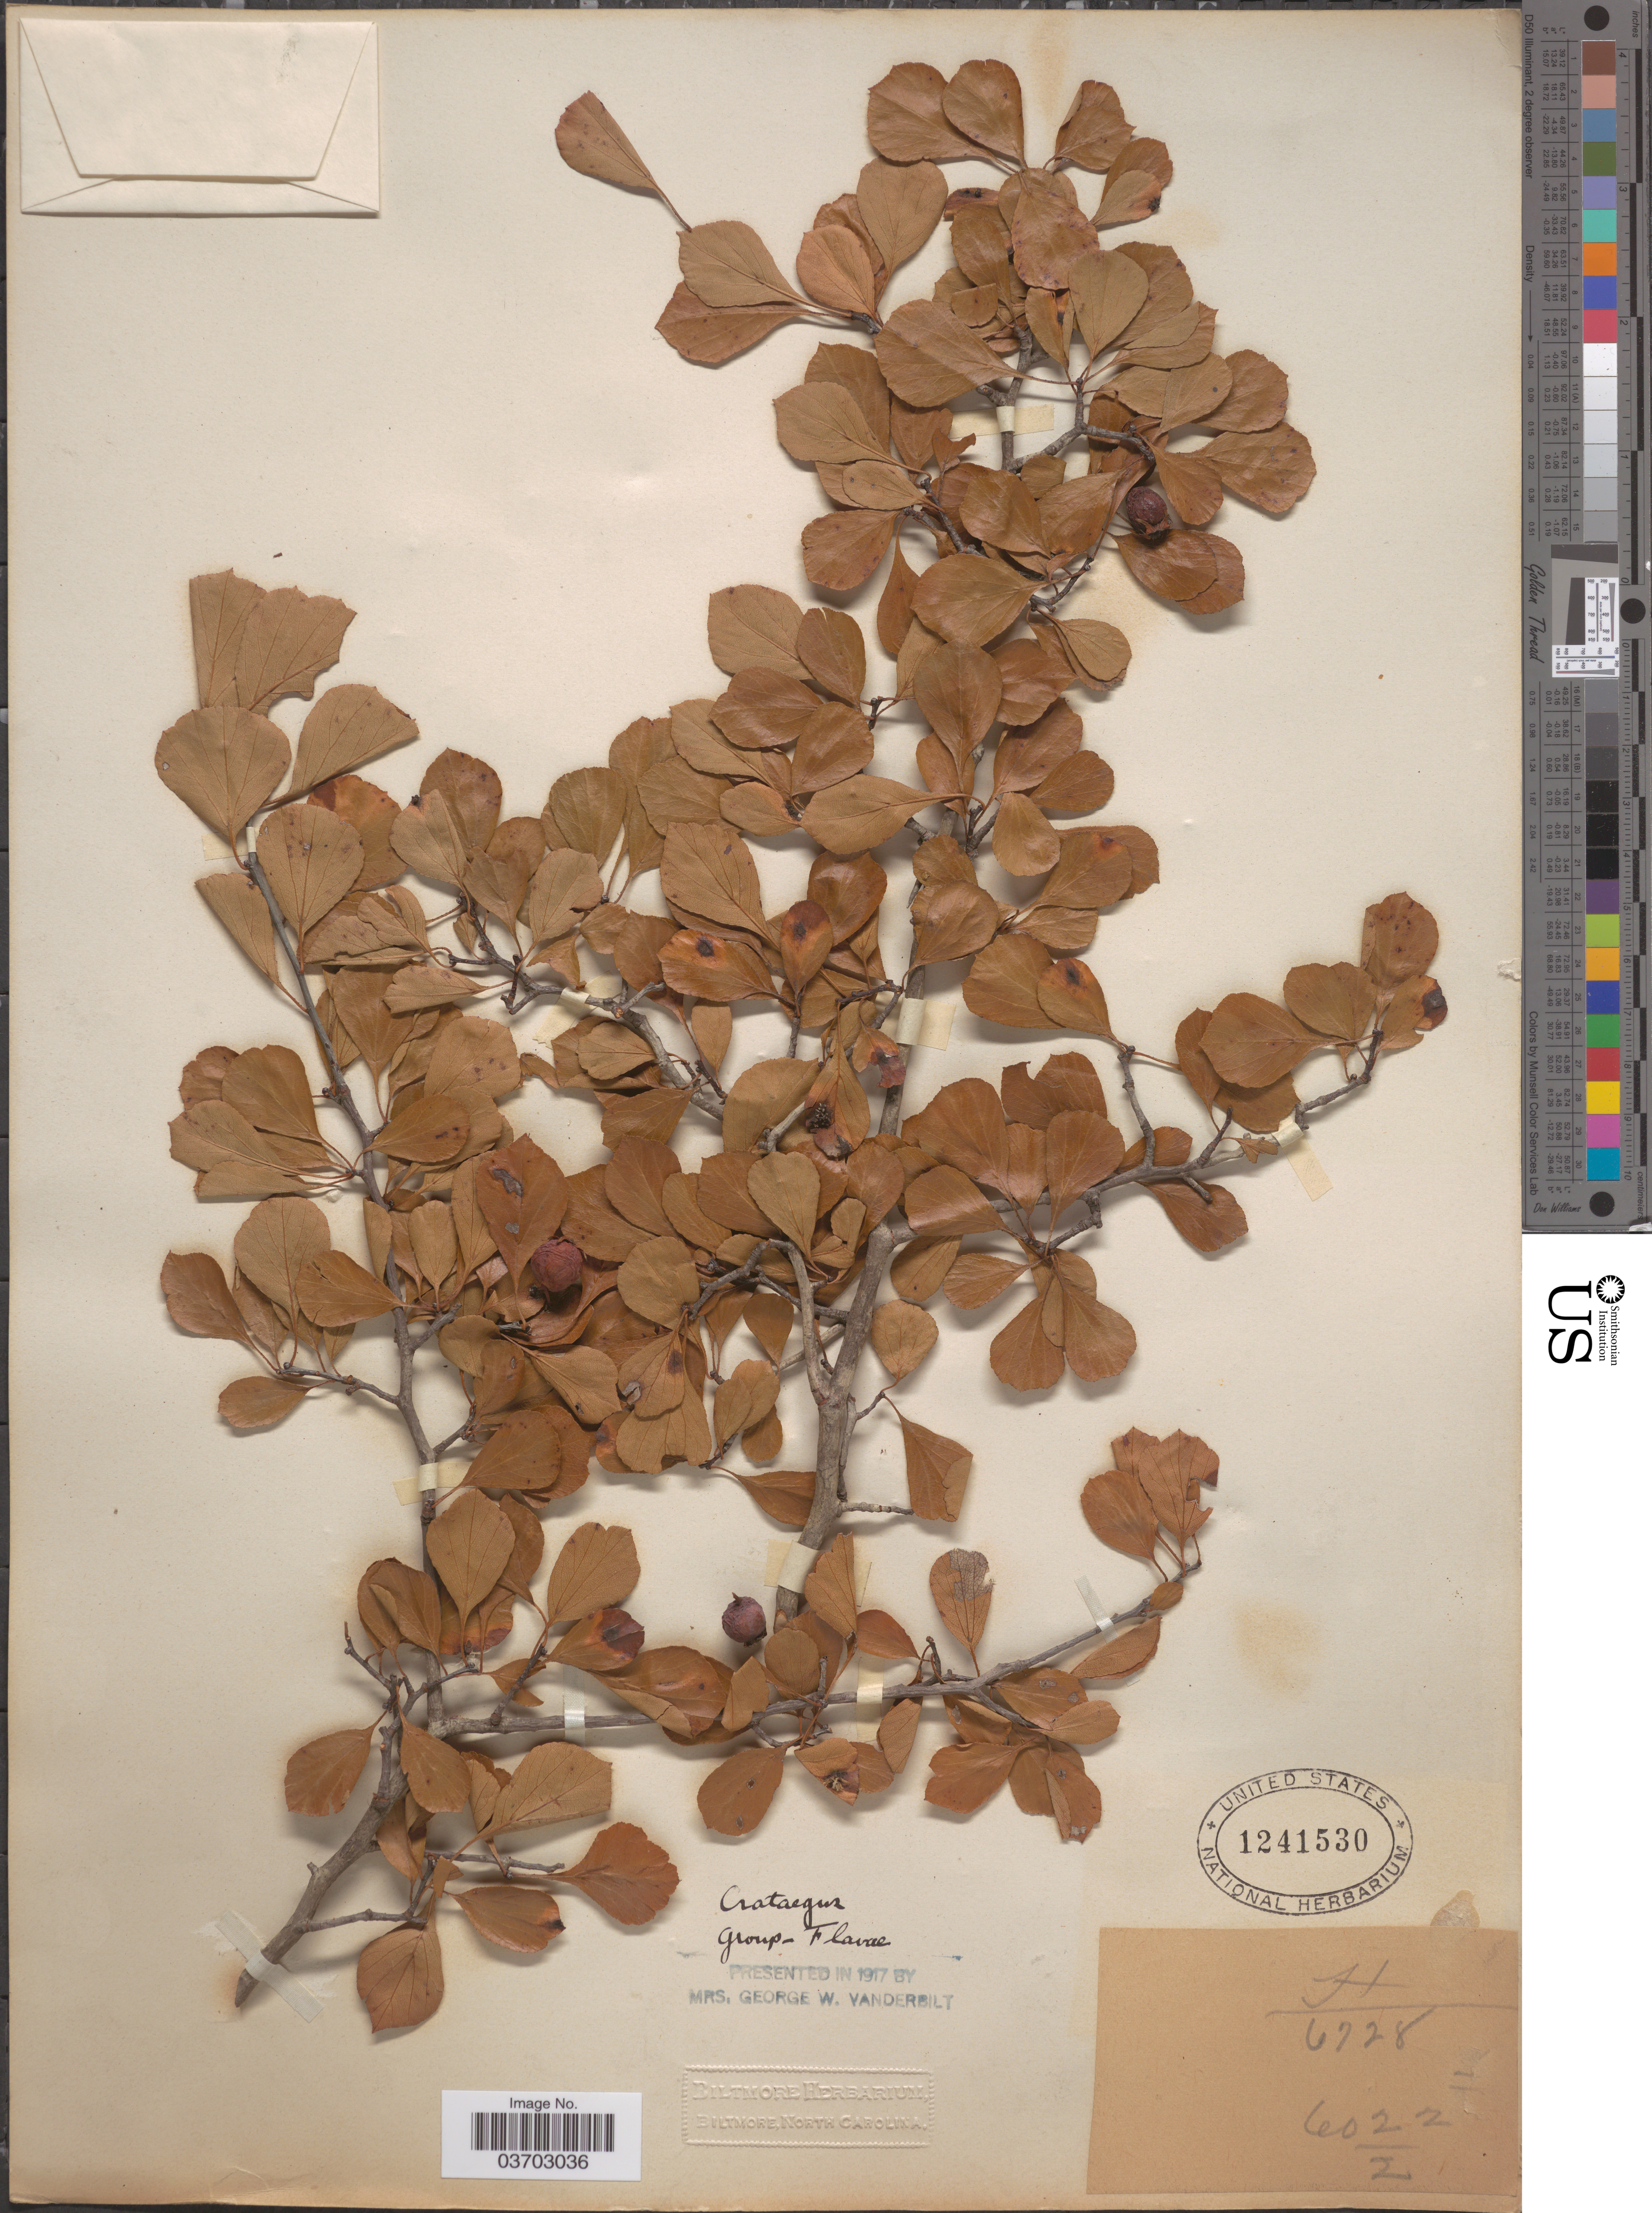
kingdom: Plantae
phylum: Tracheophyta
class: Magnoliopsida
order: Rosales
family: Rosaceae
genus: Crataegus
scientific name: Crataegus sp.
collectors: ex herb. Biltmore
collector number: H/6728=6022/2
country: United States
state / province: North Carolina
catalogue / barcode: US 1241530